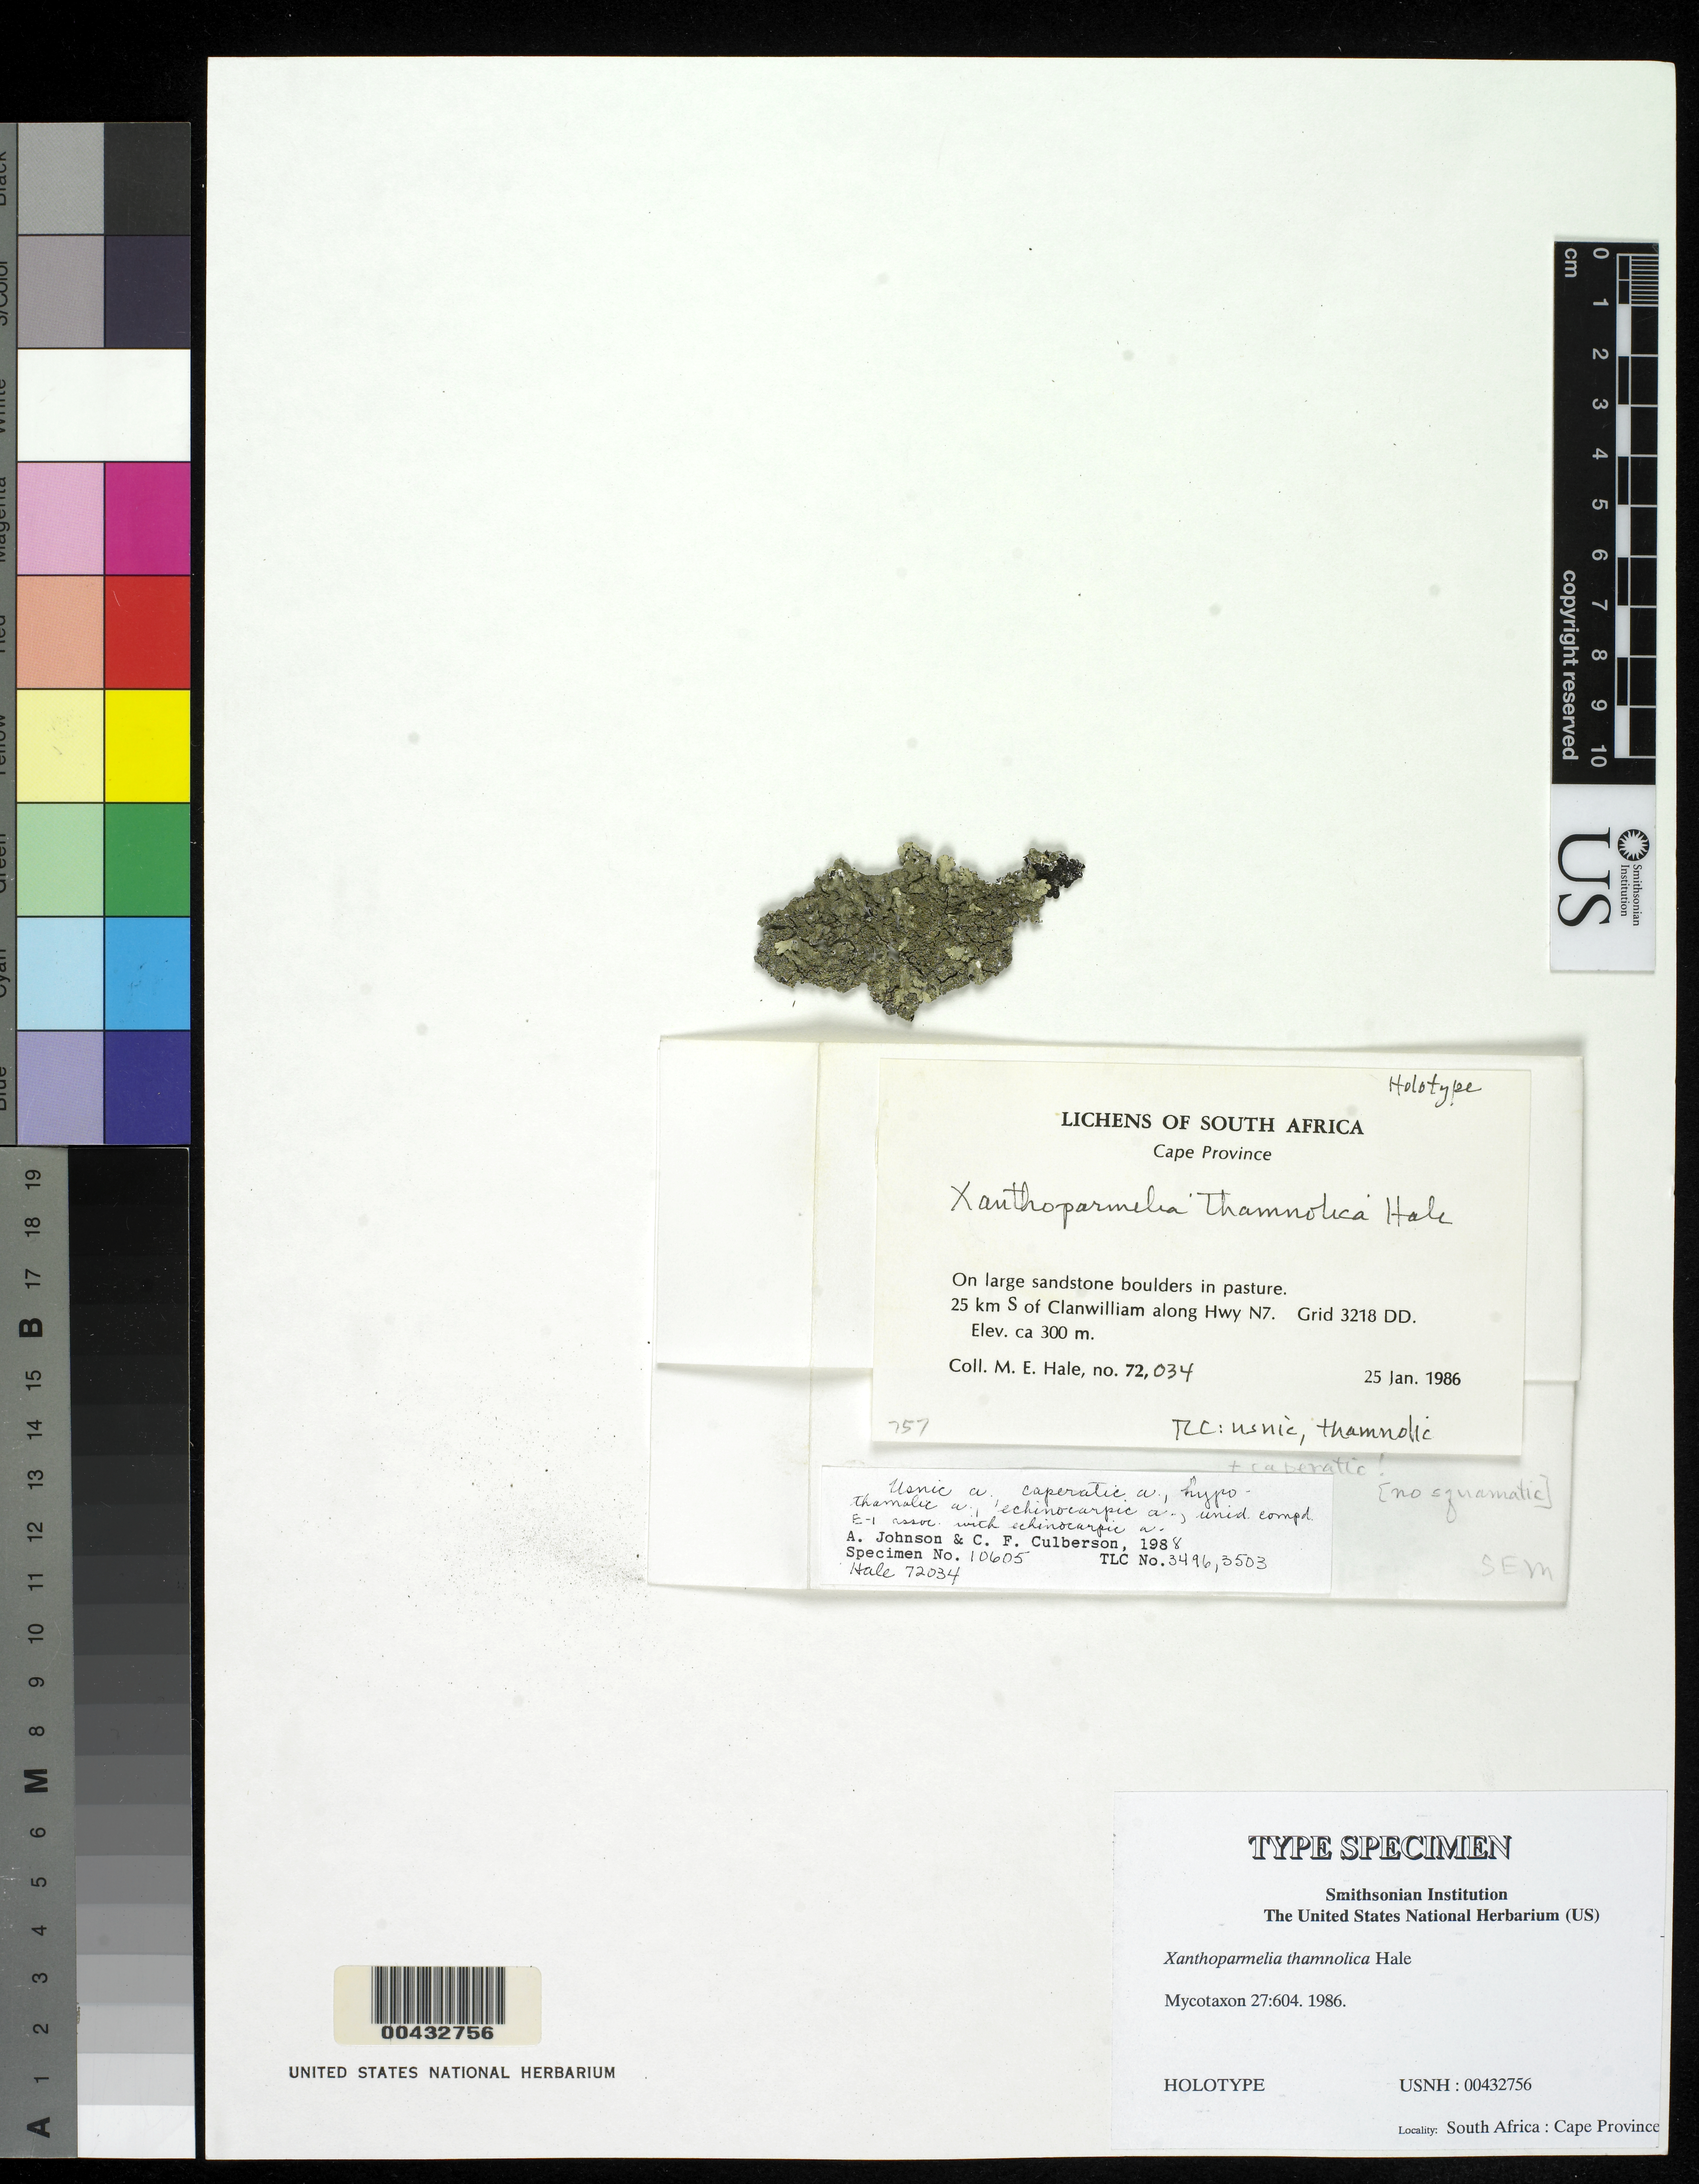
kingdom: Fungi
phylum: Ascomycota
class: Lecanoromycetes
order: Lecanorales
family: Parmeliaceae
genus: Xanthoparmelia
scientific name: Xanthoparmelia thamnolica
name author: Hale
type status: Holotype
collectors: M. Hale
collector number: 72034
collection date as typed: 25 Jan 1986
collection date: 1986-01-25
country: South Africa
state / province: Western Cape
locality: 25 km S of Clanwilliam along Highway N7, Grid 3218 DD.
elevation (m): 300